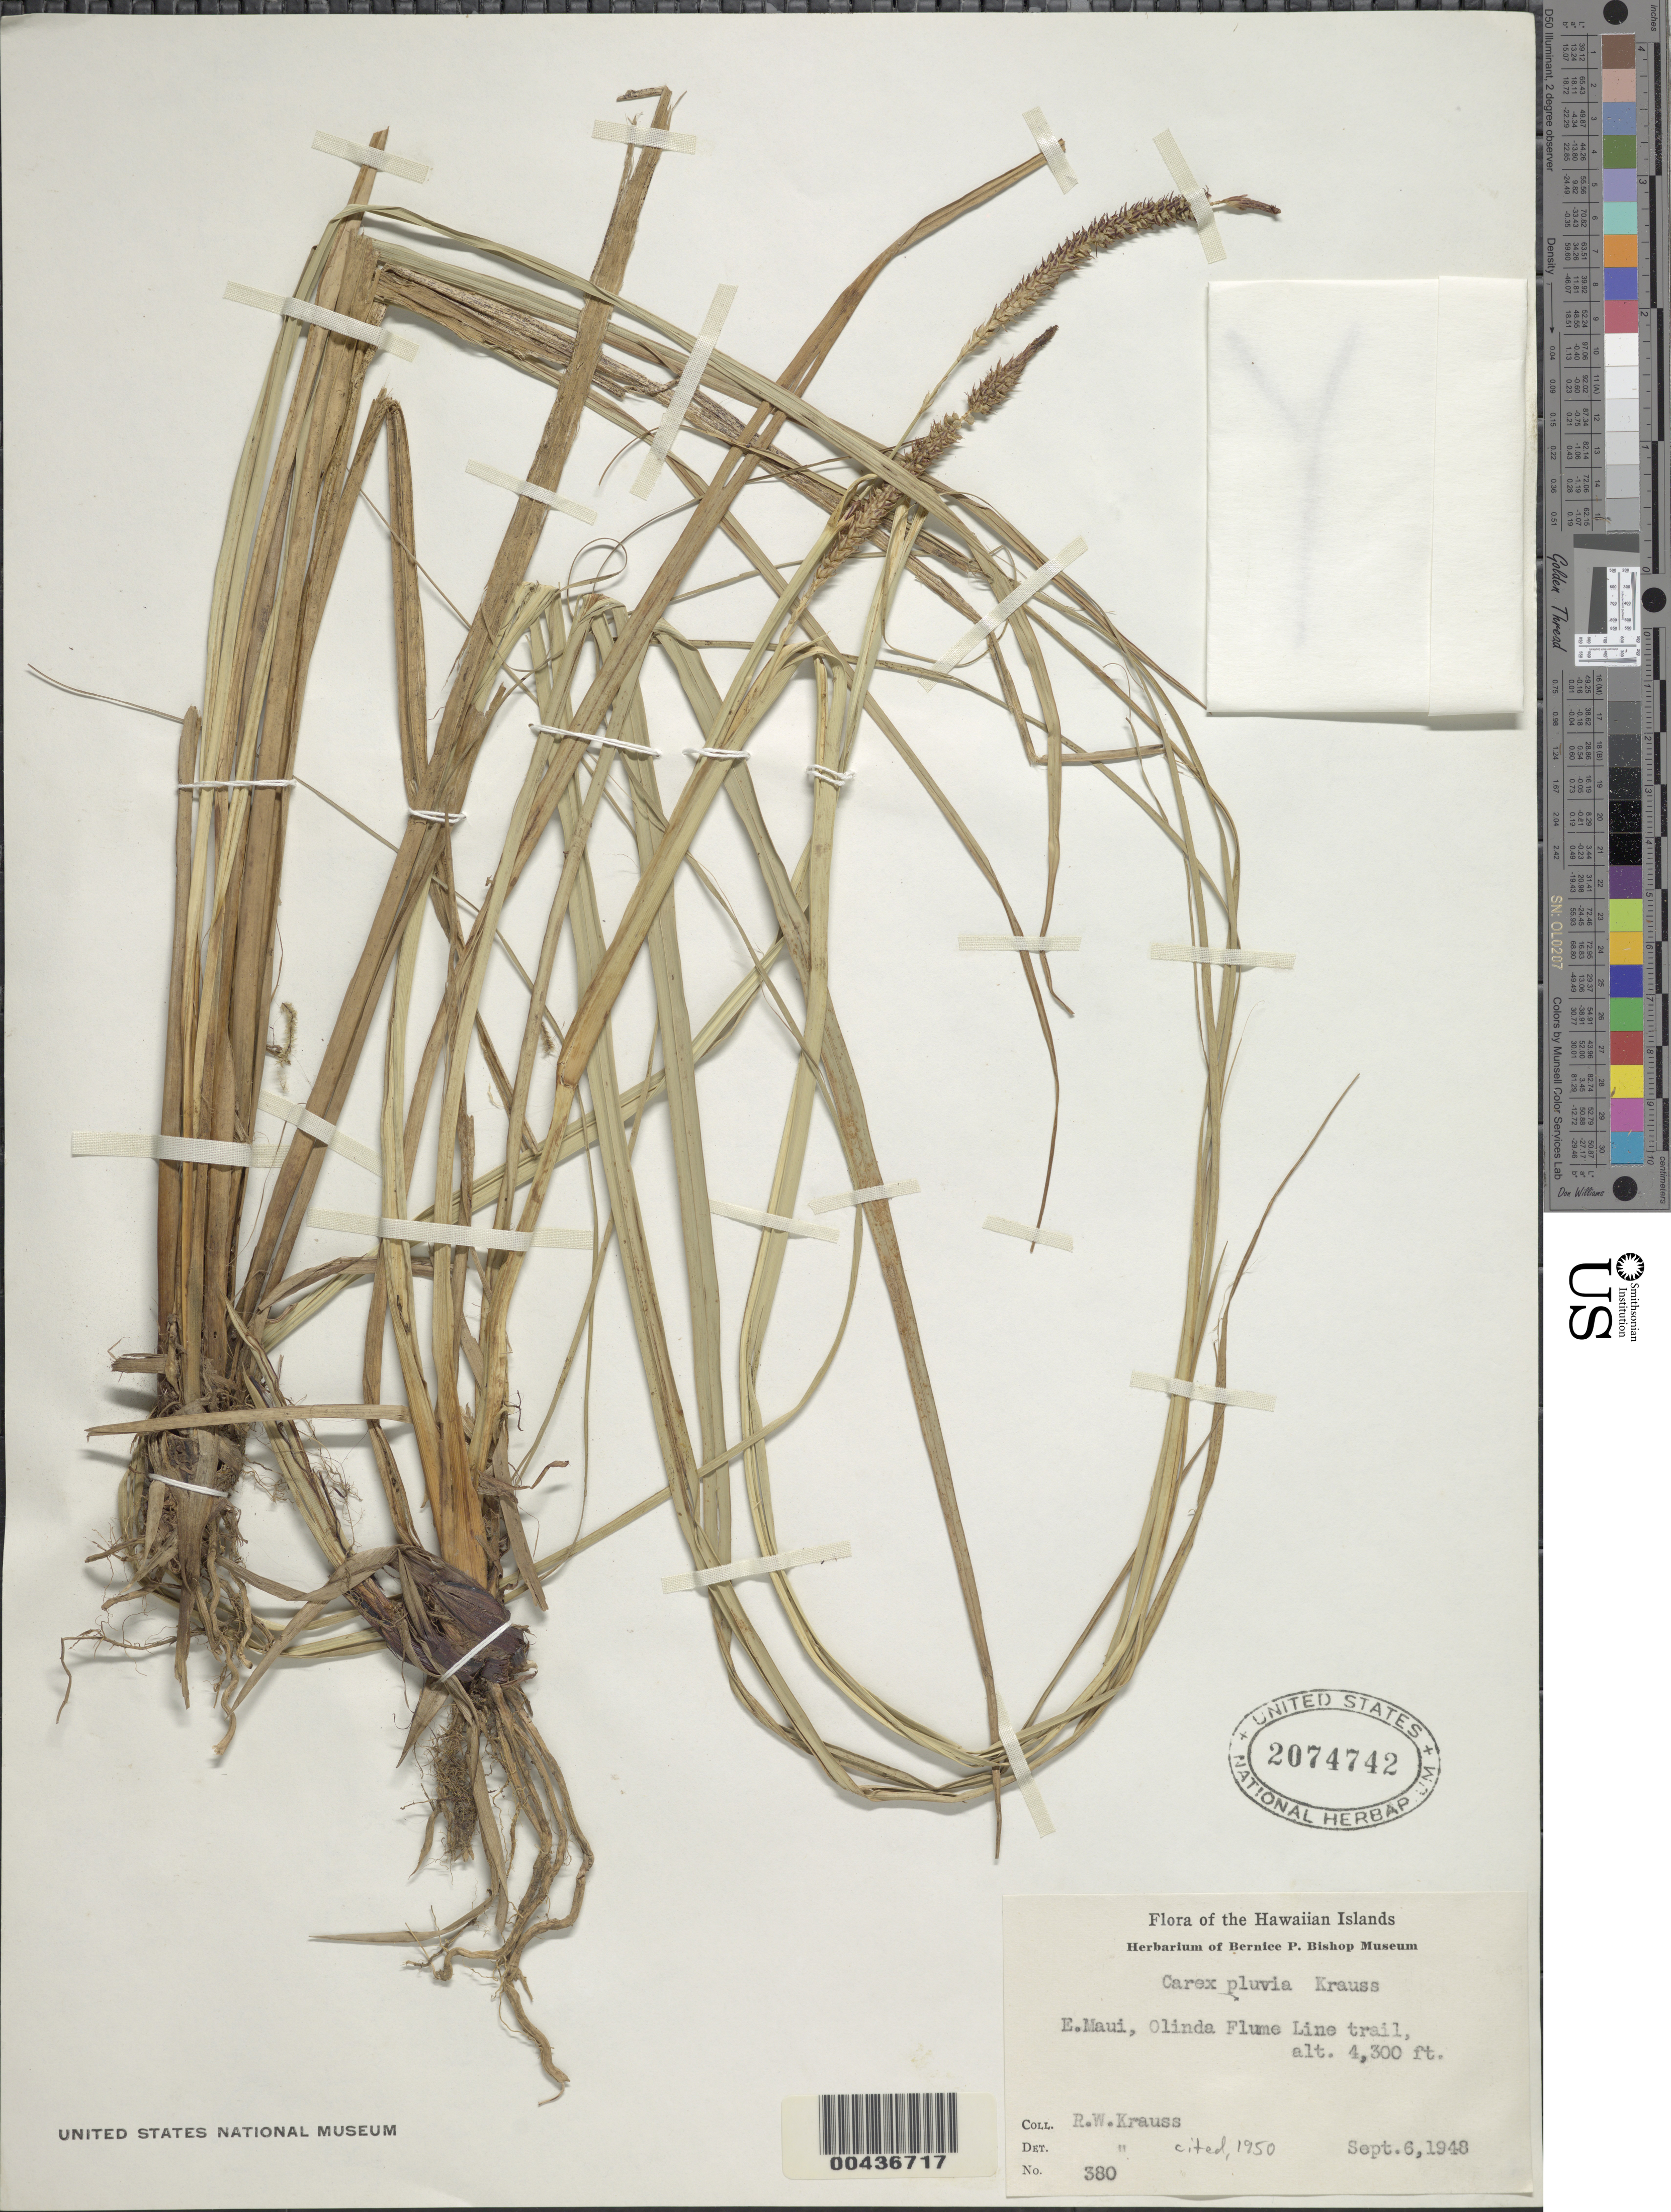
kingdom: Plantae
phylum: Tracheophyta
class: Liliopsida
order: Poales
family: Cyperaceae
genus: Carex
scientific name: Carex alligata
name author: Boott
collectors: R. Krauss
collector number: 380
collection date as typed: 6 Sep 1948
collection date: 1948-09-06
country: United States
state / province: Hawaii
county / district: Maui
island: Maui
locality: E Maui, Olinda Flume Line Trail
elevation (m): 1311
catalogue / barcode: US 2074742